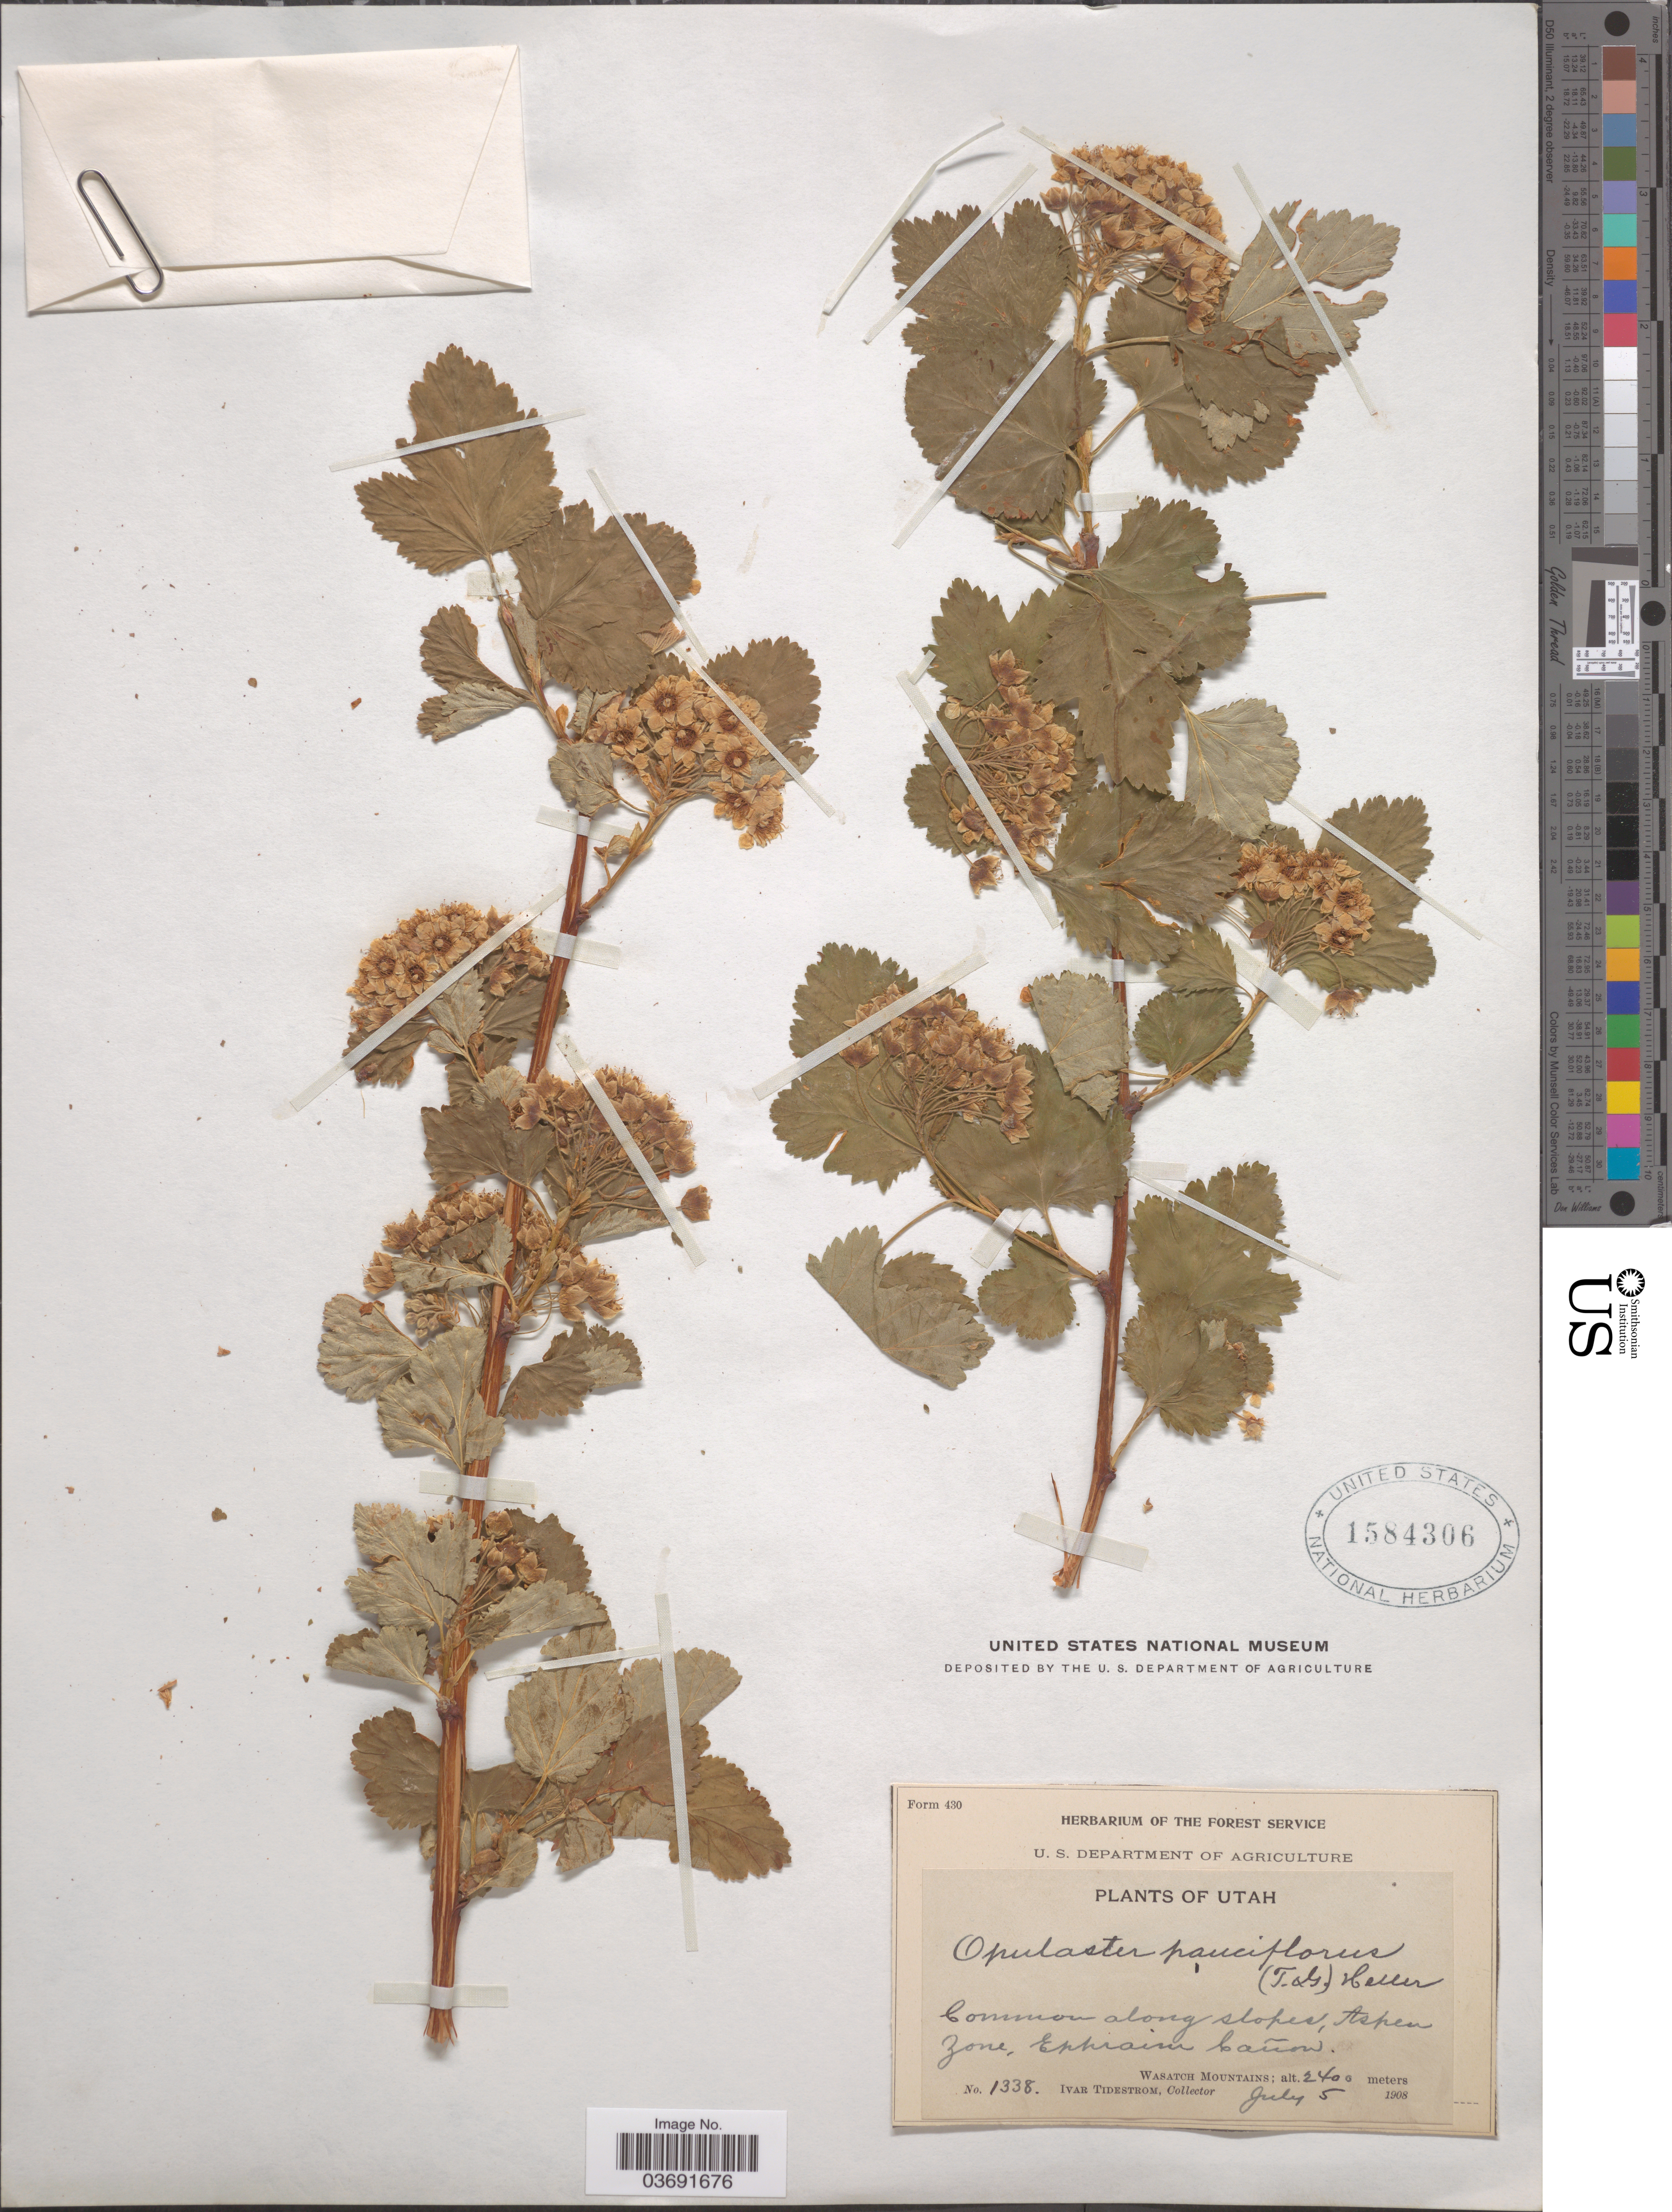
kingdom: Plantae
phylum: Tracheophyta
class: Magnoliopsida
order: Rosales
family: Rosaceae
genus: Physocarpus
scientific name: Physocarpus malvaceus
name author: (Greene) Kuntze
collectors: I. F. Tidestrom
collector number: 1338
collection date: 1908-07-05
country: United States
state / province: Utah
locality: Aspen Zone, Ephraim Cañon. Wasatch Mountains.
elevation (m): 2400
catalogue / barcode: US 1584306